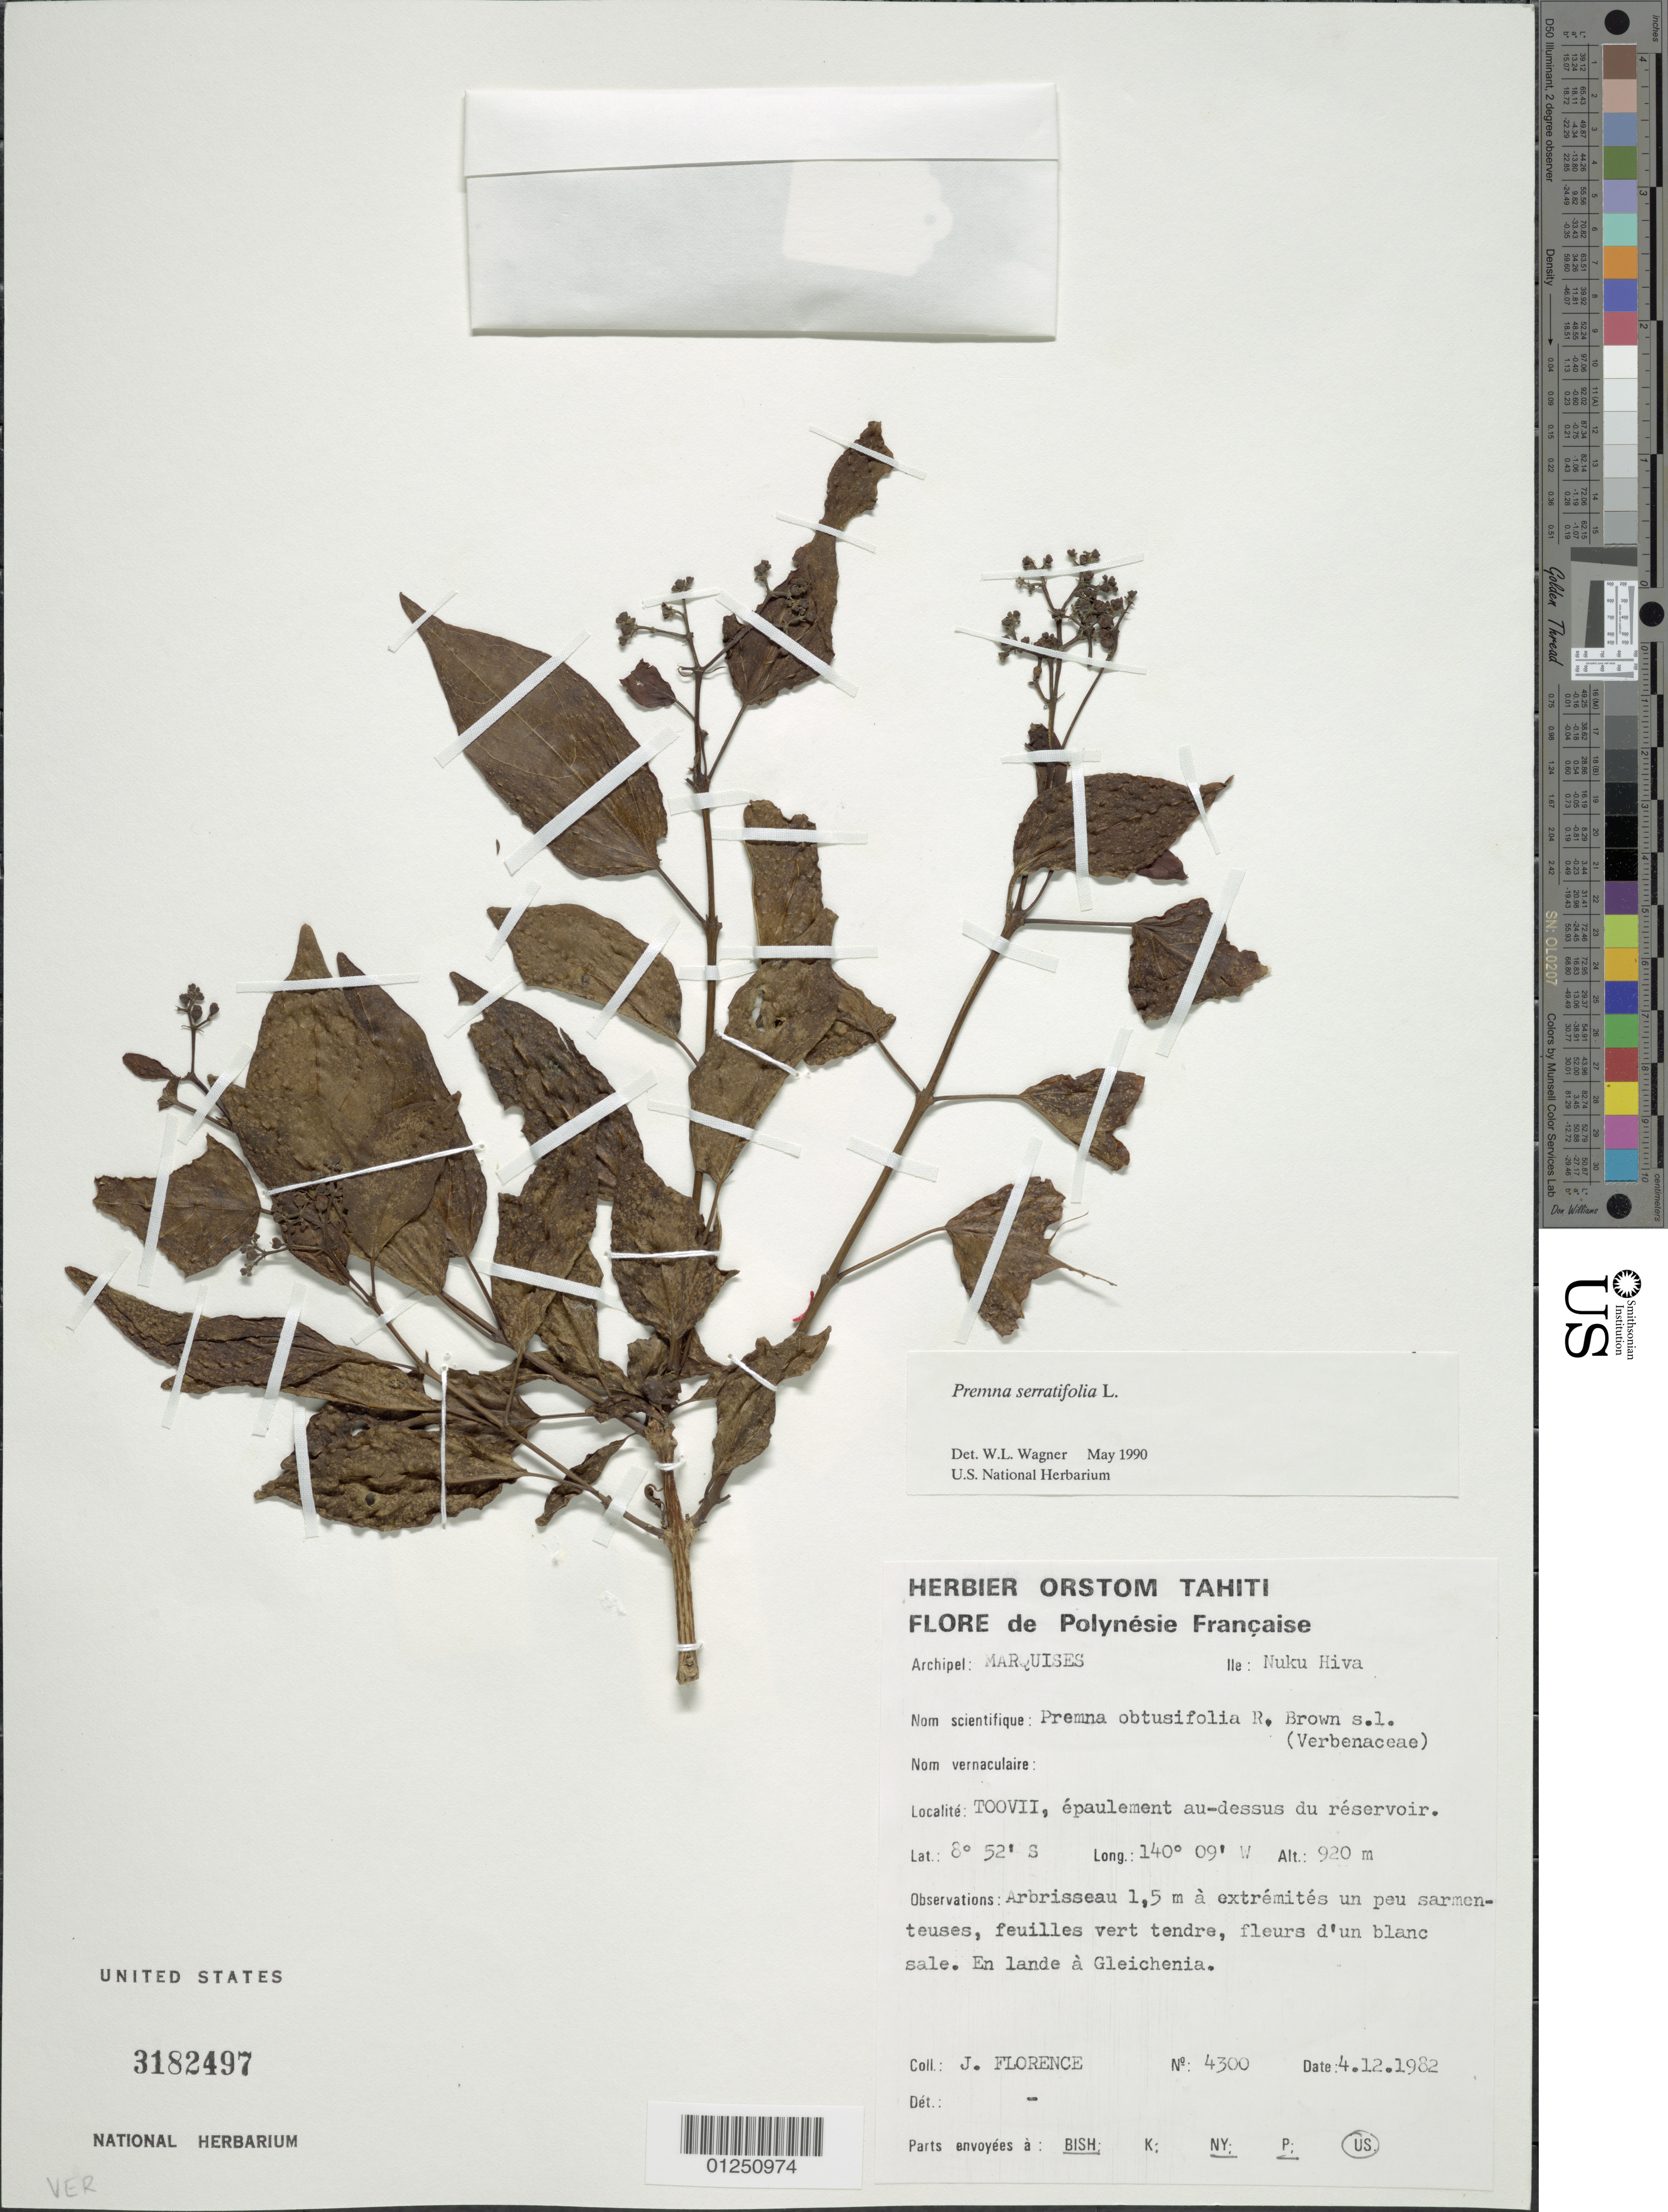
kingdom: Plantae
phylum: Tracheophyta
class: Magnoliopsida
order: Lamiales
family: Lamiaceae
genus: Premna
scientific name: Premna serratifolia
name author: L.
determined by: Wagner, W. L., (BOT), Smithsonian Institution - National Museum of Natural History (UNITED STATES)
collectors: J. Florence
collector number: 4300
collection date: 1982-12-04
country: French Polynesia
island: Nuku Hiva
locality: Toovii, épaulement au-dessus du réservoir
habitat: En lande à Gleichenia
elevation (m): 920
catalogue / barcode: US 3182497